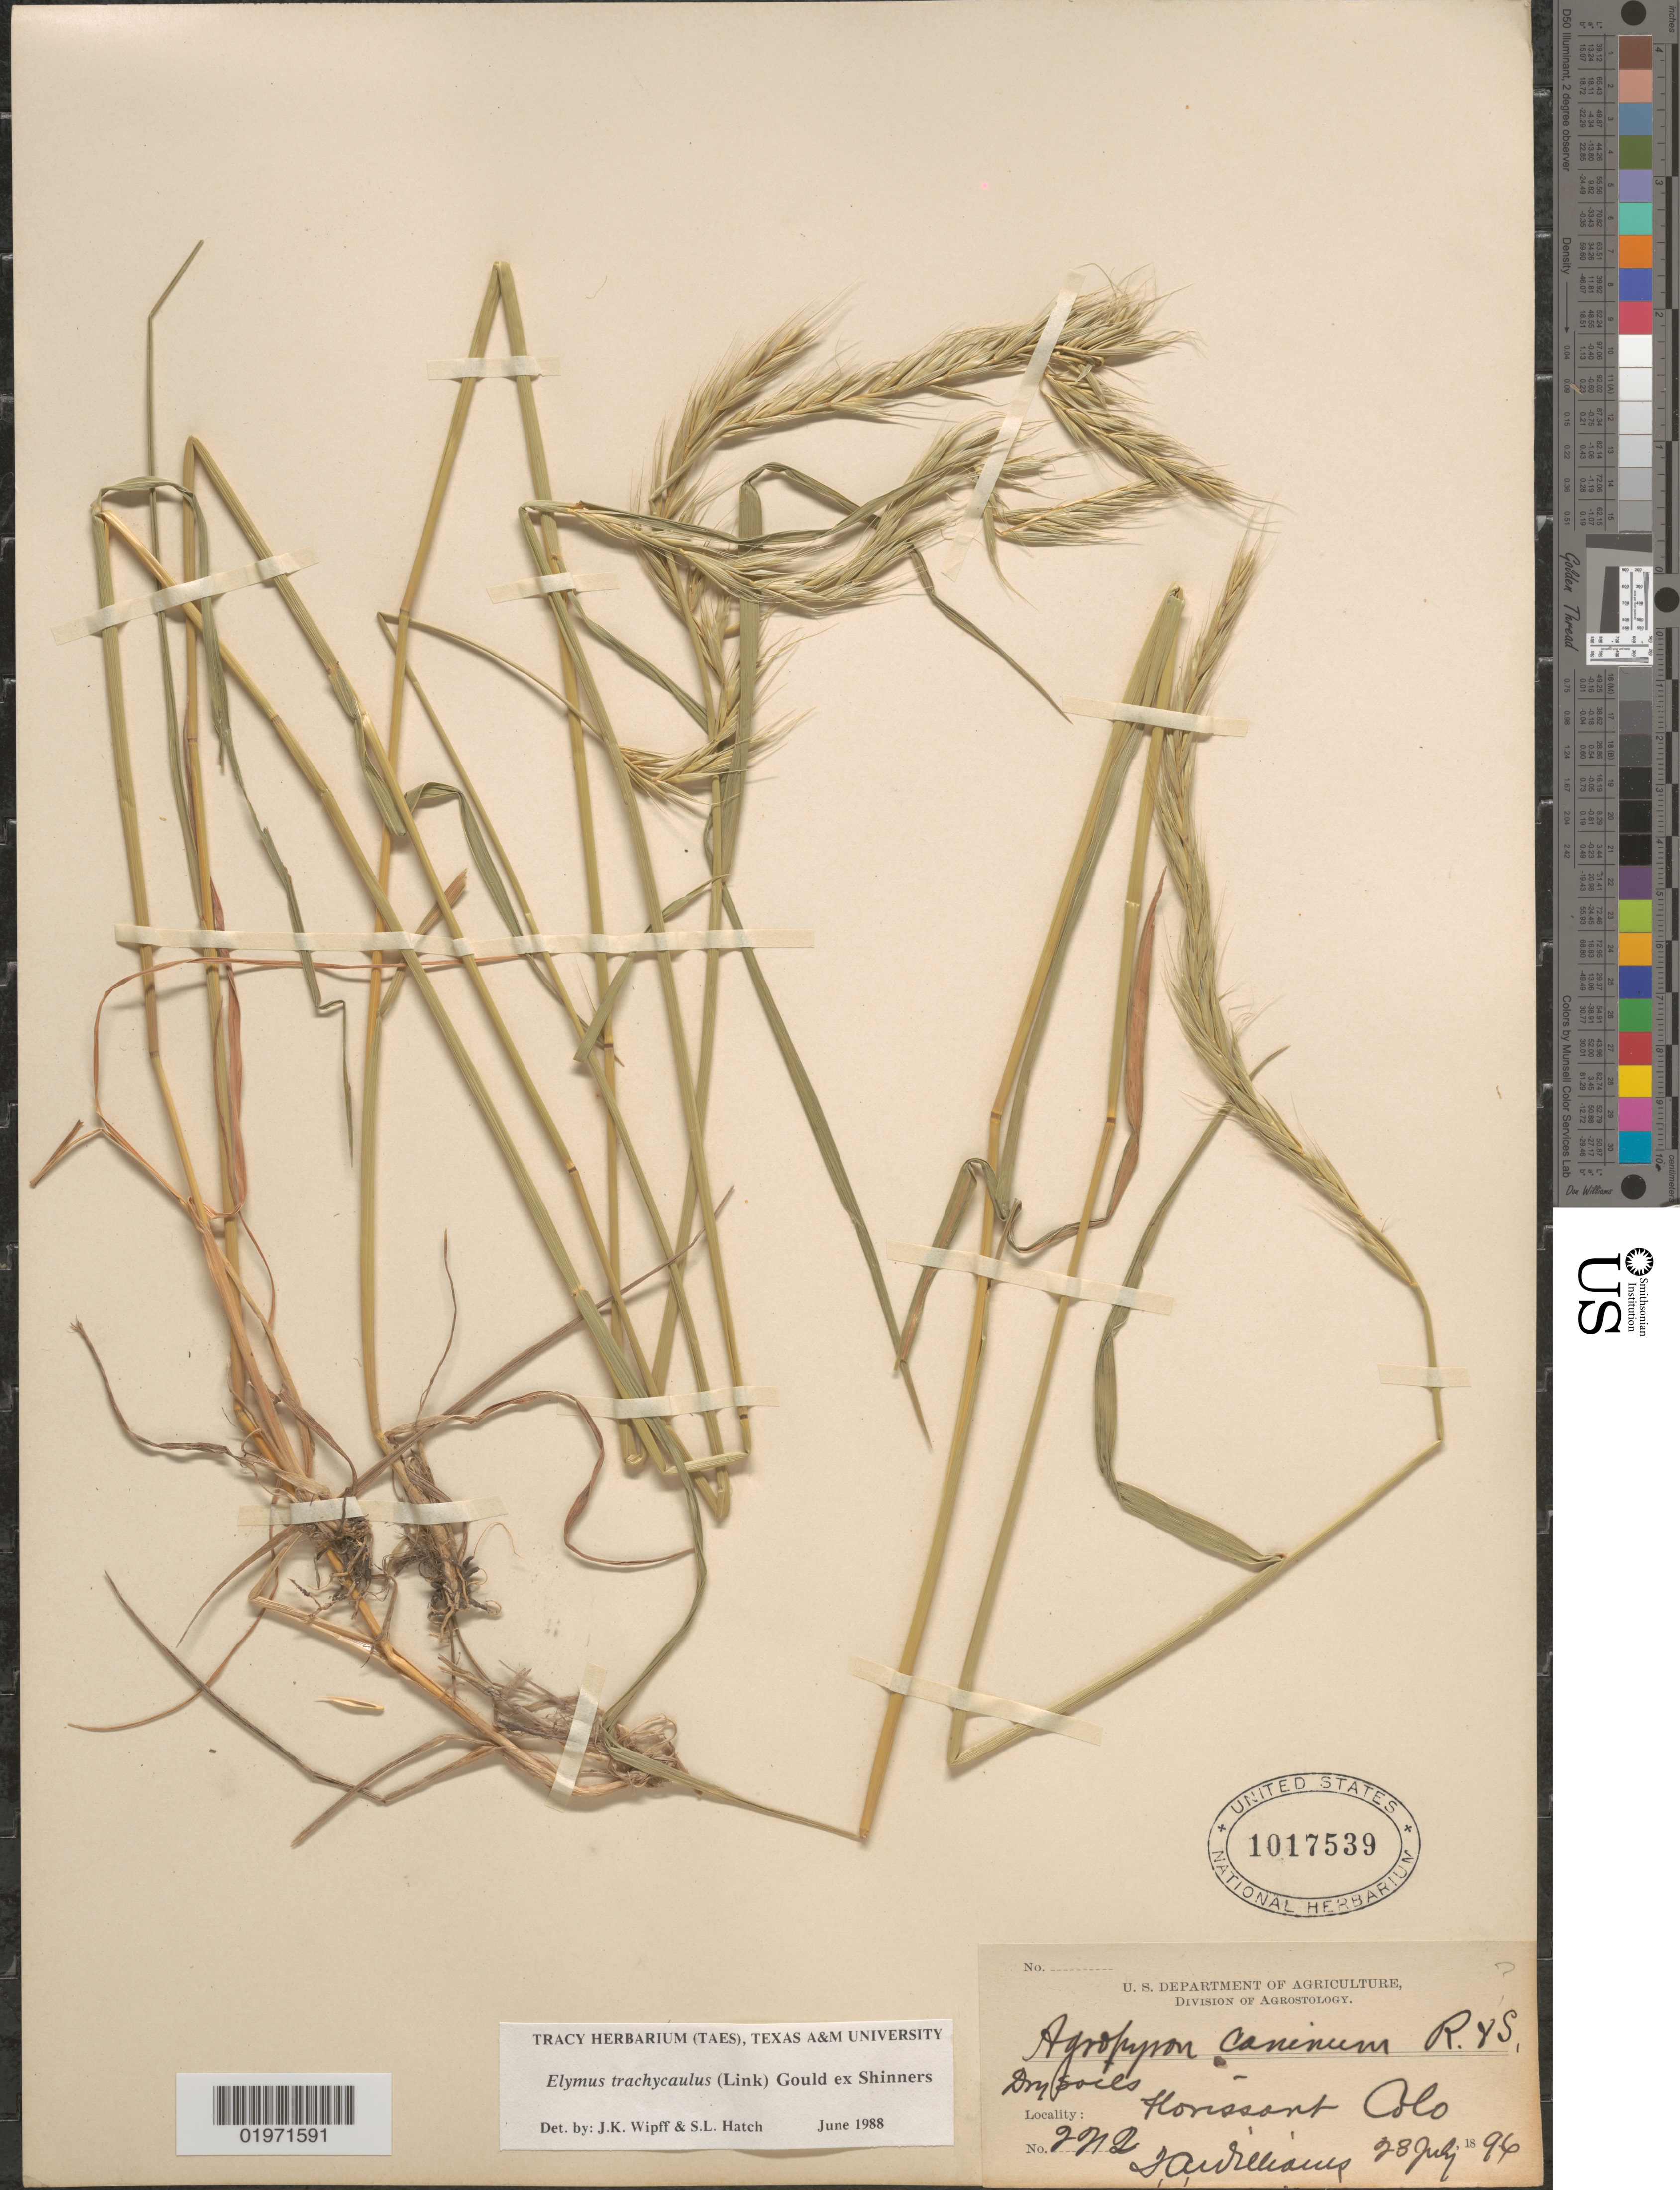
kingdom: Plantae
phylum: Tracheophyta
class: Liliopsida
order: Poales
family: Poaceae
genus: Elymus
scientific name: Elymus trachycaulus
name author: (Link) Gould ex Shinners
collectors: T. Williams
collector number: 2212*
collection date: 1896-07-23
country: United States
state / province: Colorado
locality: Florissant.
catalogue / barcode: US 1017539